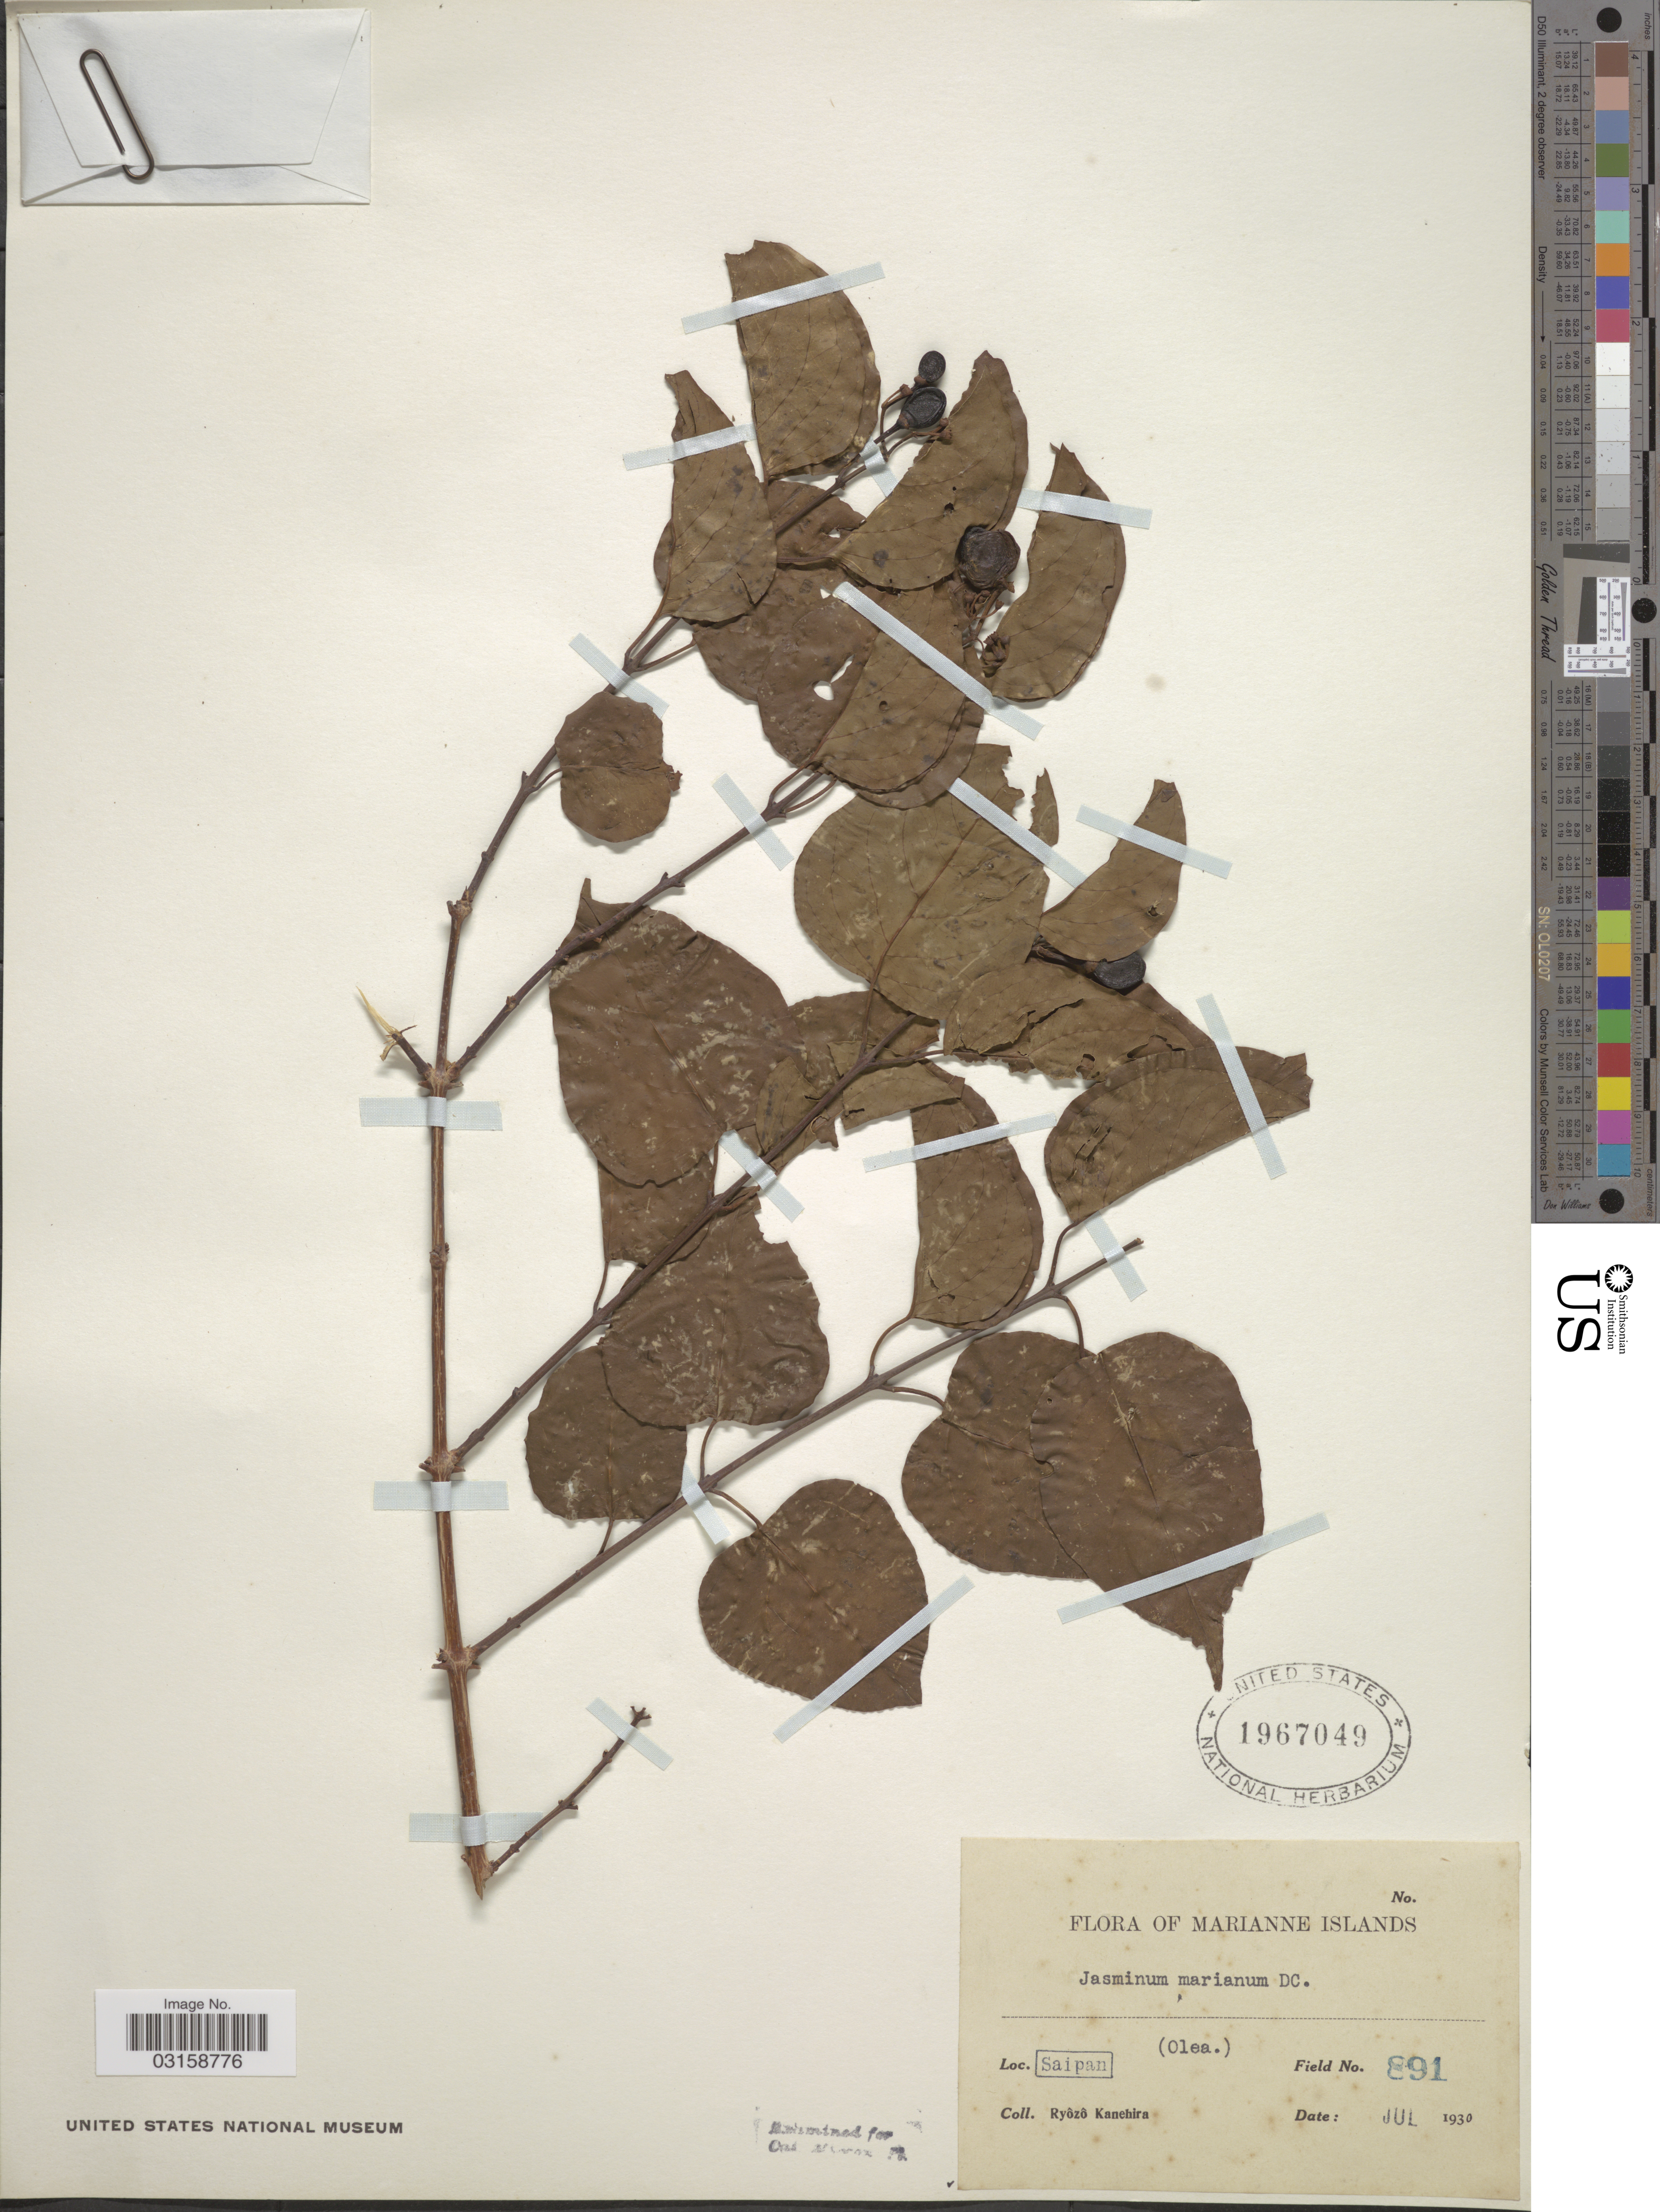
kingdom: Plantae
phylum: Tracheophyta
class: Magnoliopsida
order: Lamiales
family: Oleaceae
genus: Jasminum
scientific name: Jasminum marianum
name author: DC.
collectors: R. Kanehira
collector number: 891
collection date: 1930-07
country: Northern Mariana Islands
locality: Marianne Islands. Saipan.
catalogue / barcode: US 1967049